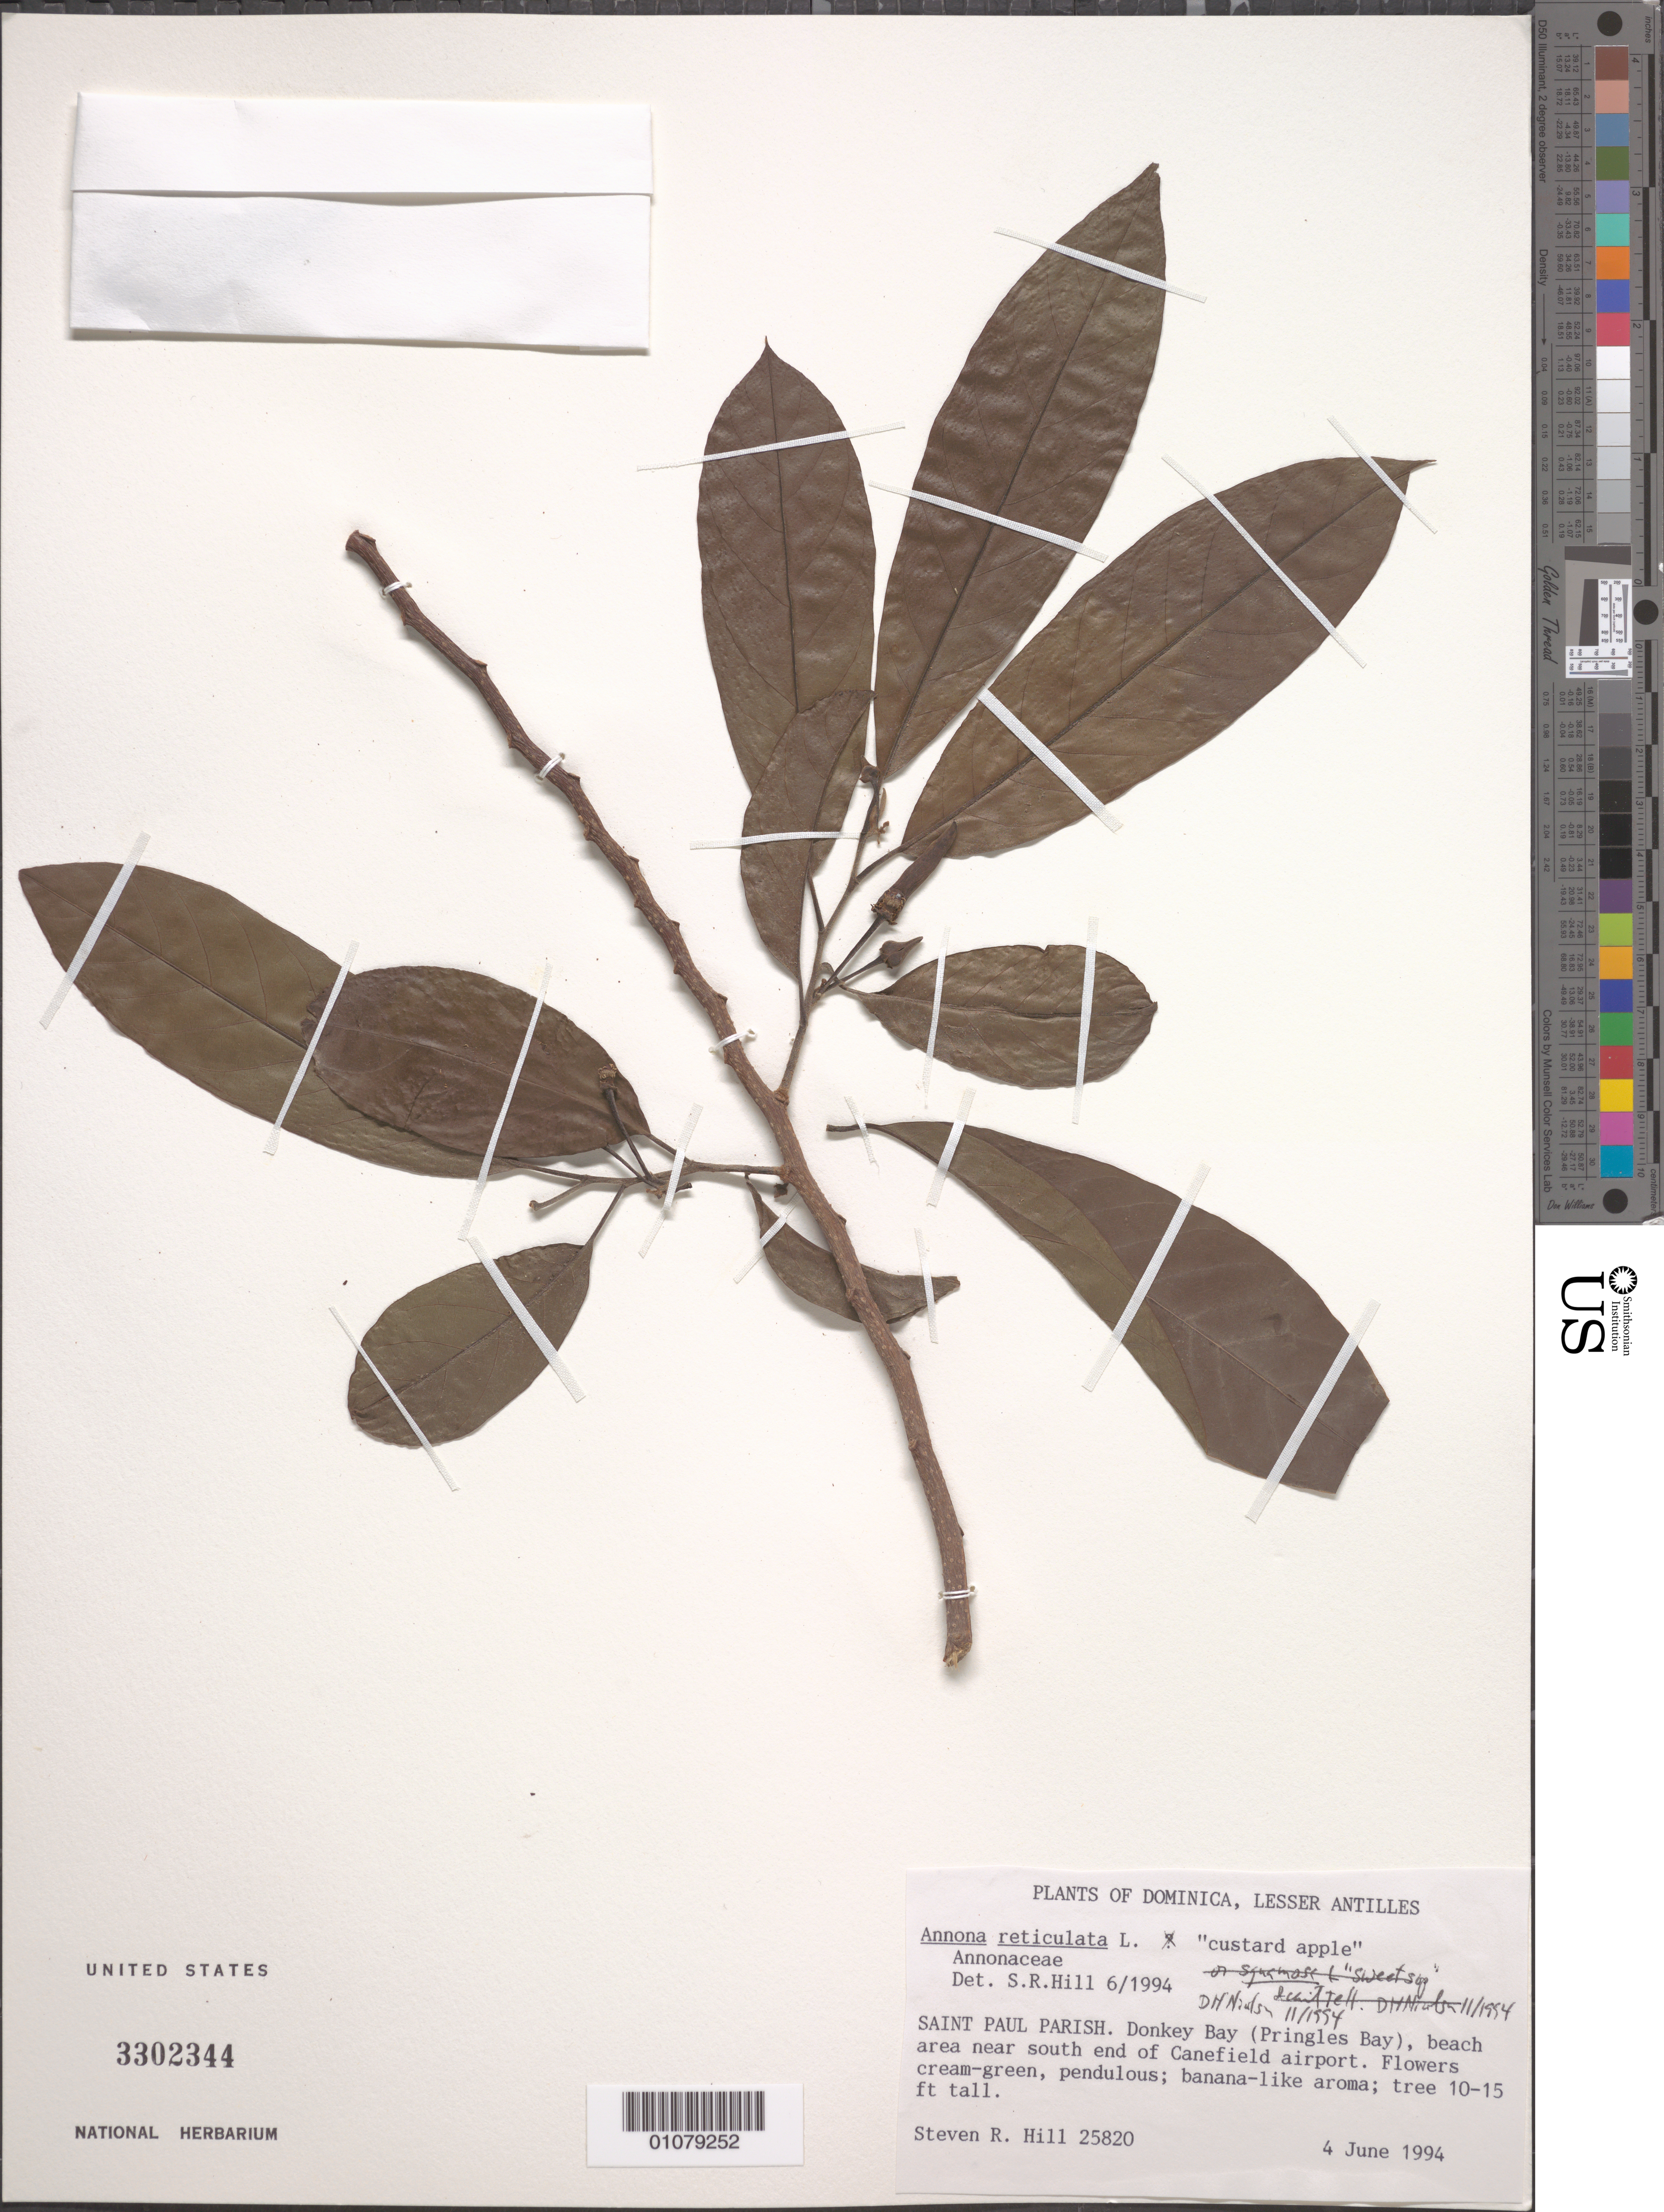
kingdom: Plantae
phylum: Tracheophyta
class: Magnoliopsida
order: Magnoliales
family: Annonaceae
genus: Annona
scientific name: Annona reticulata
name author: L.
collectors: S. R. Hill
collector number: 25820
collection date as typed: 04 Jun 1994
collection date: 1994-06-04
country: Dominica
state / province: St. Paul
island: Dominica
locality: Saint Paul Parish. Donkey Bay (Pringles Bay), beach area near south end of Canefield airport.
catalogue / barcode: US 3302344